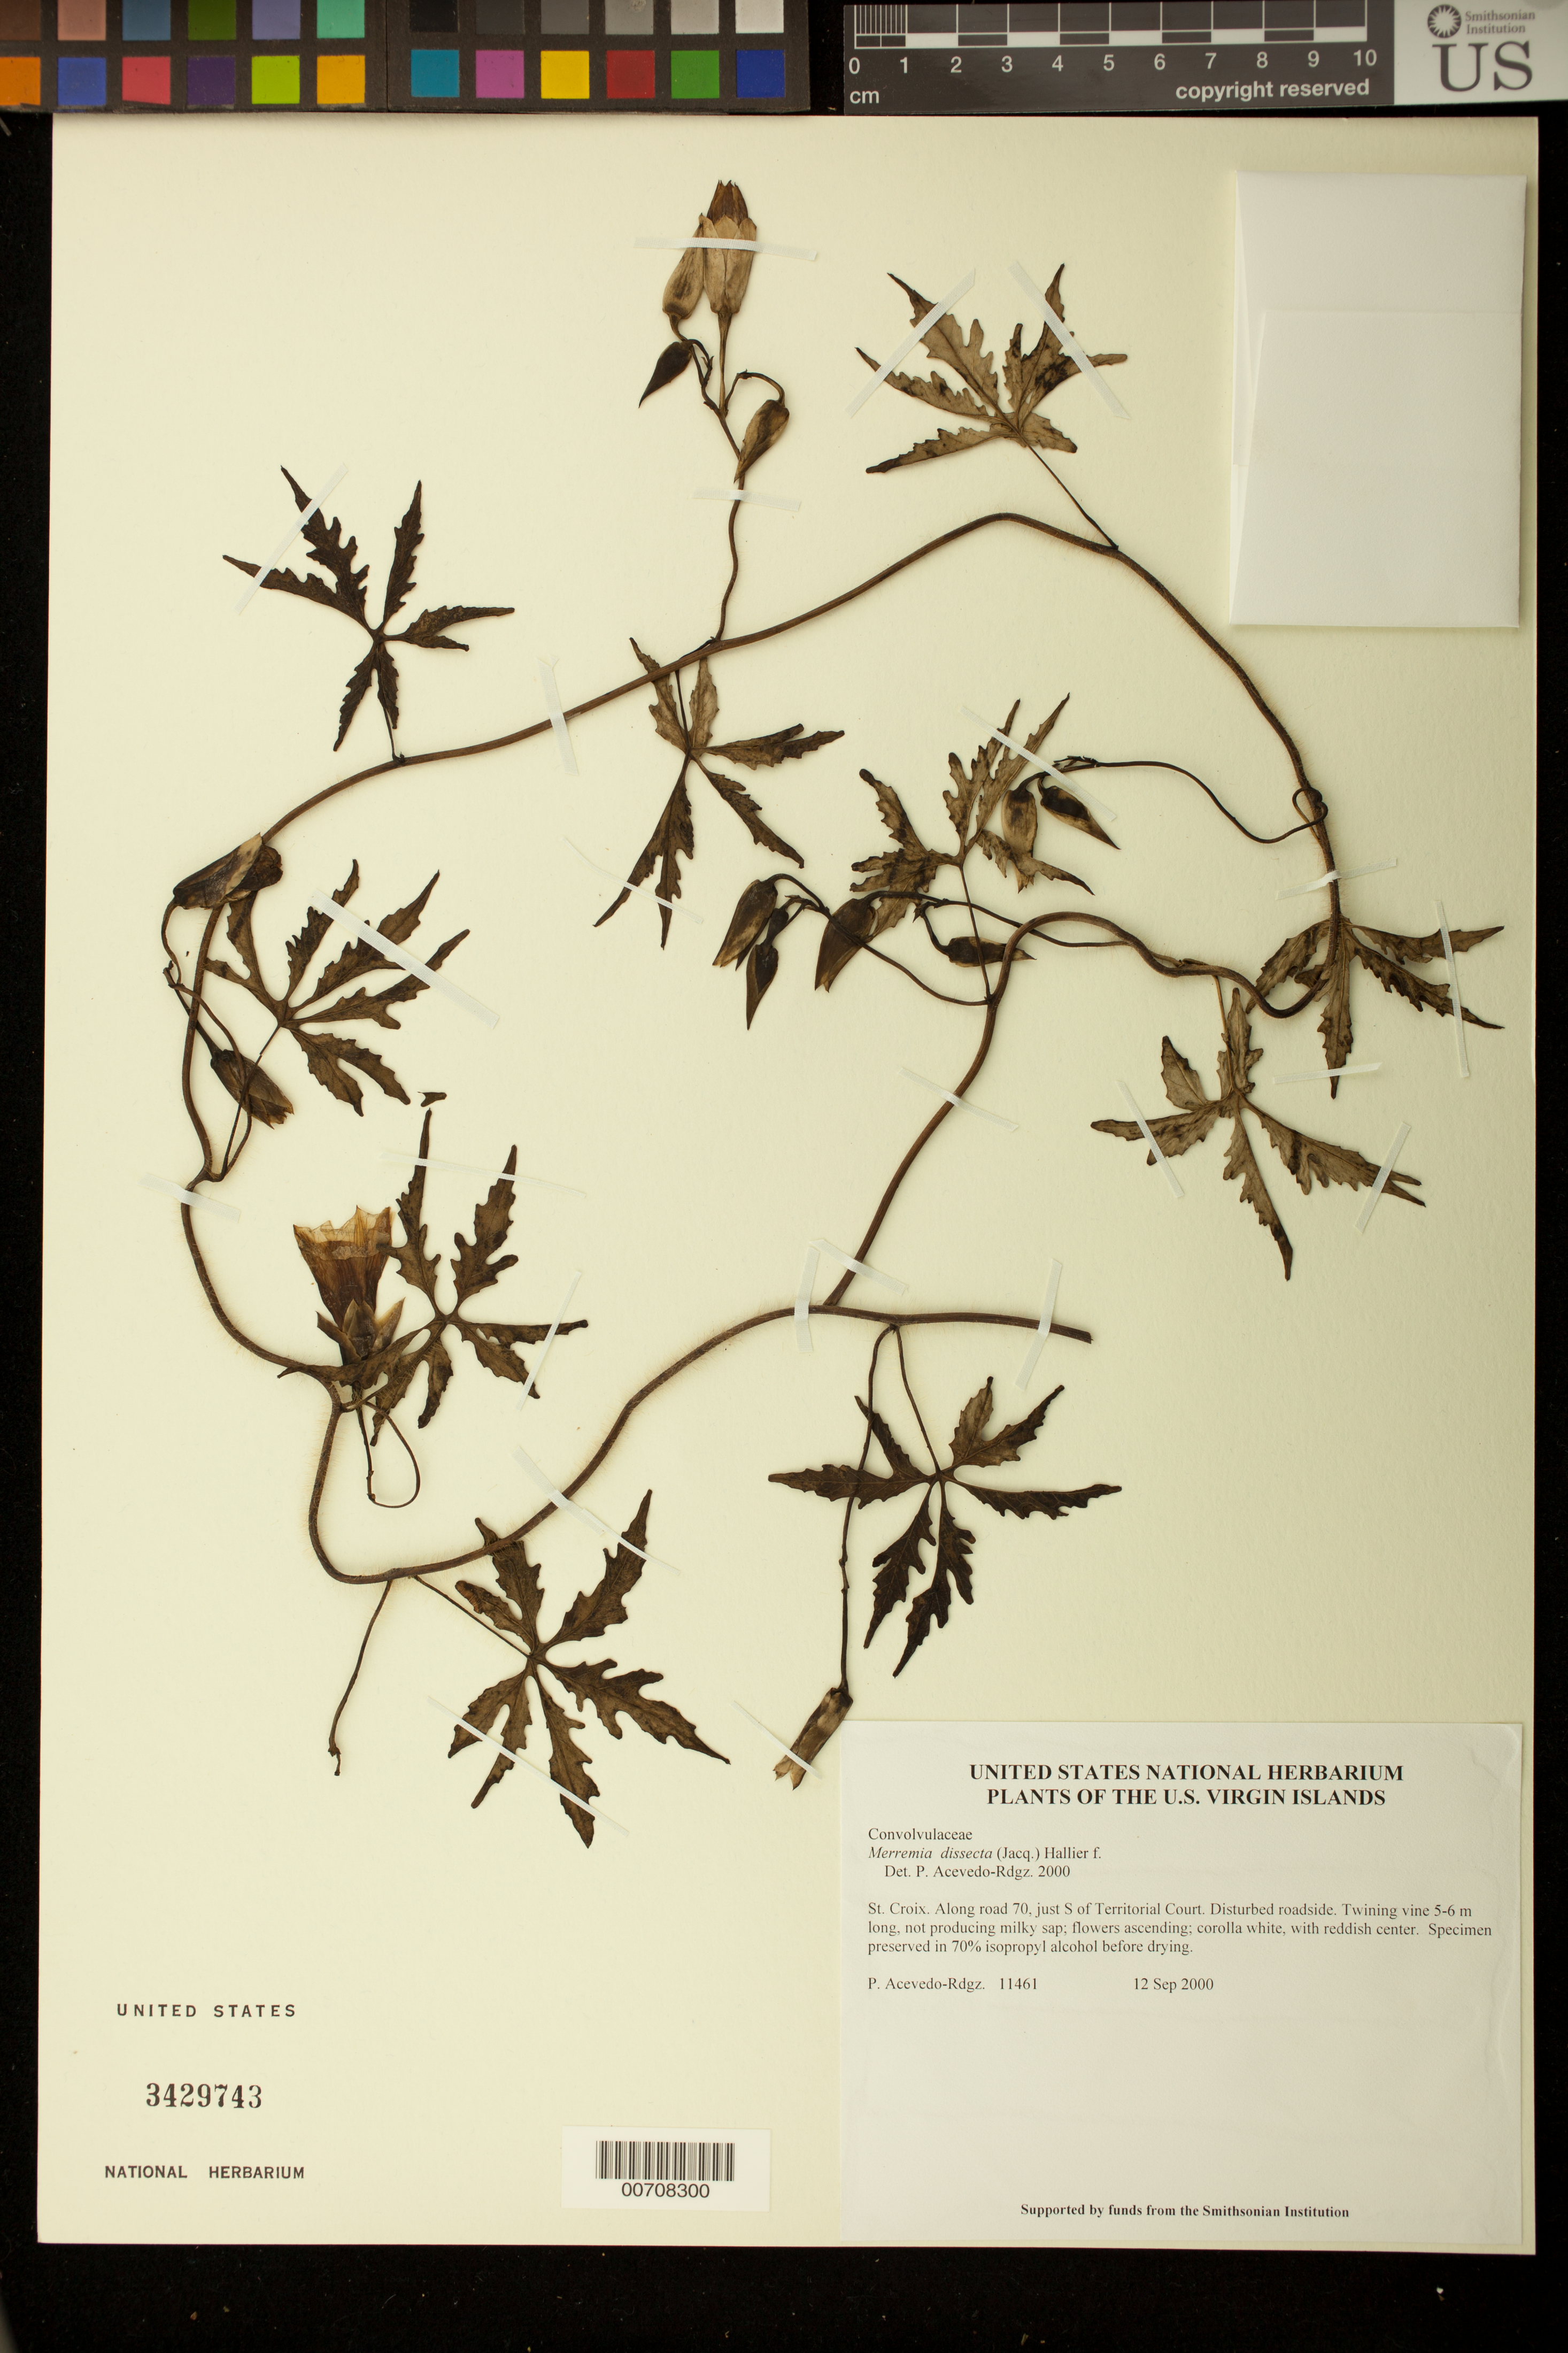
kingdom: Plantae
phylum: Tracheophyta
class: Magnoliopsida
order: Solanales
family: Convolvulaceae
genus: Distimake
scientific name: Distimake dissectus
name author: (Jacq.) A. R. Simões & Staples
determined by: Strong, Mark T., (BOT), Smithsonian Institution - National Museum of Natural History (UNITED STATES)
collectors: P. Acevedo-Rodr.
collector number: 11461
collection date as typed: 12 Sep 2000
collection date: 2000-09-12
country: U.S. Virgin Islands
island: St. Croix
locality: Along road 70, just S of Territorial Court.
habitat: Disturbed roadside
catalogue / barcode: US 3429743